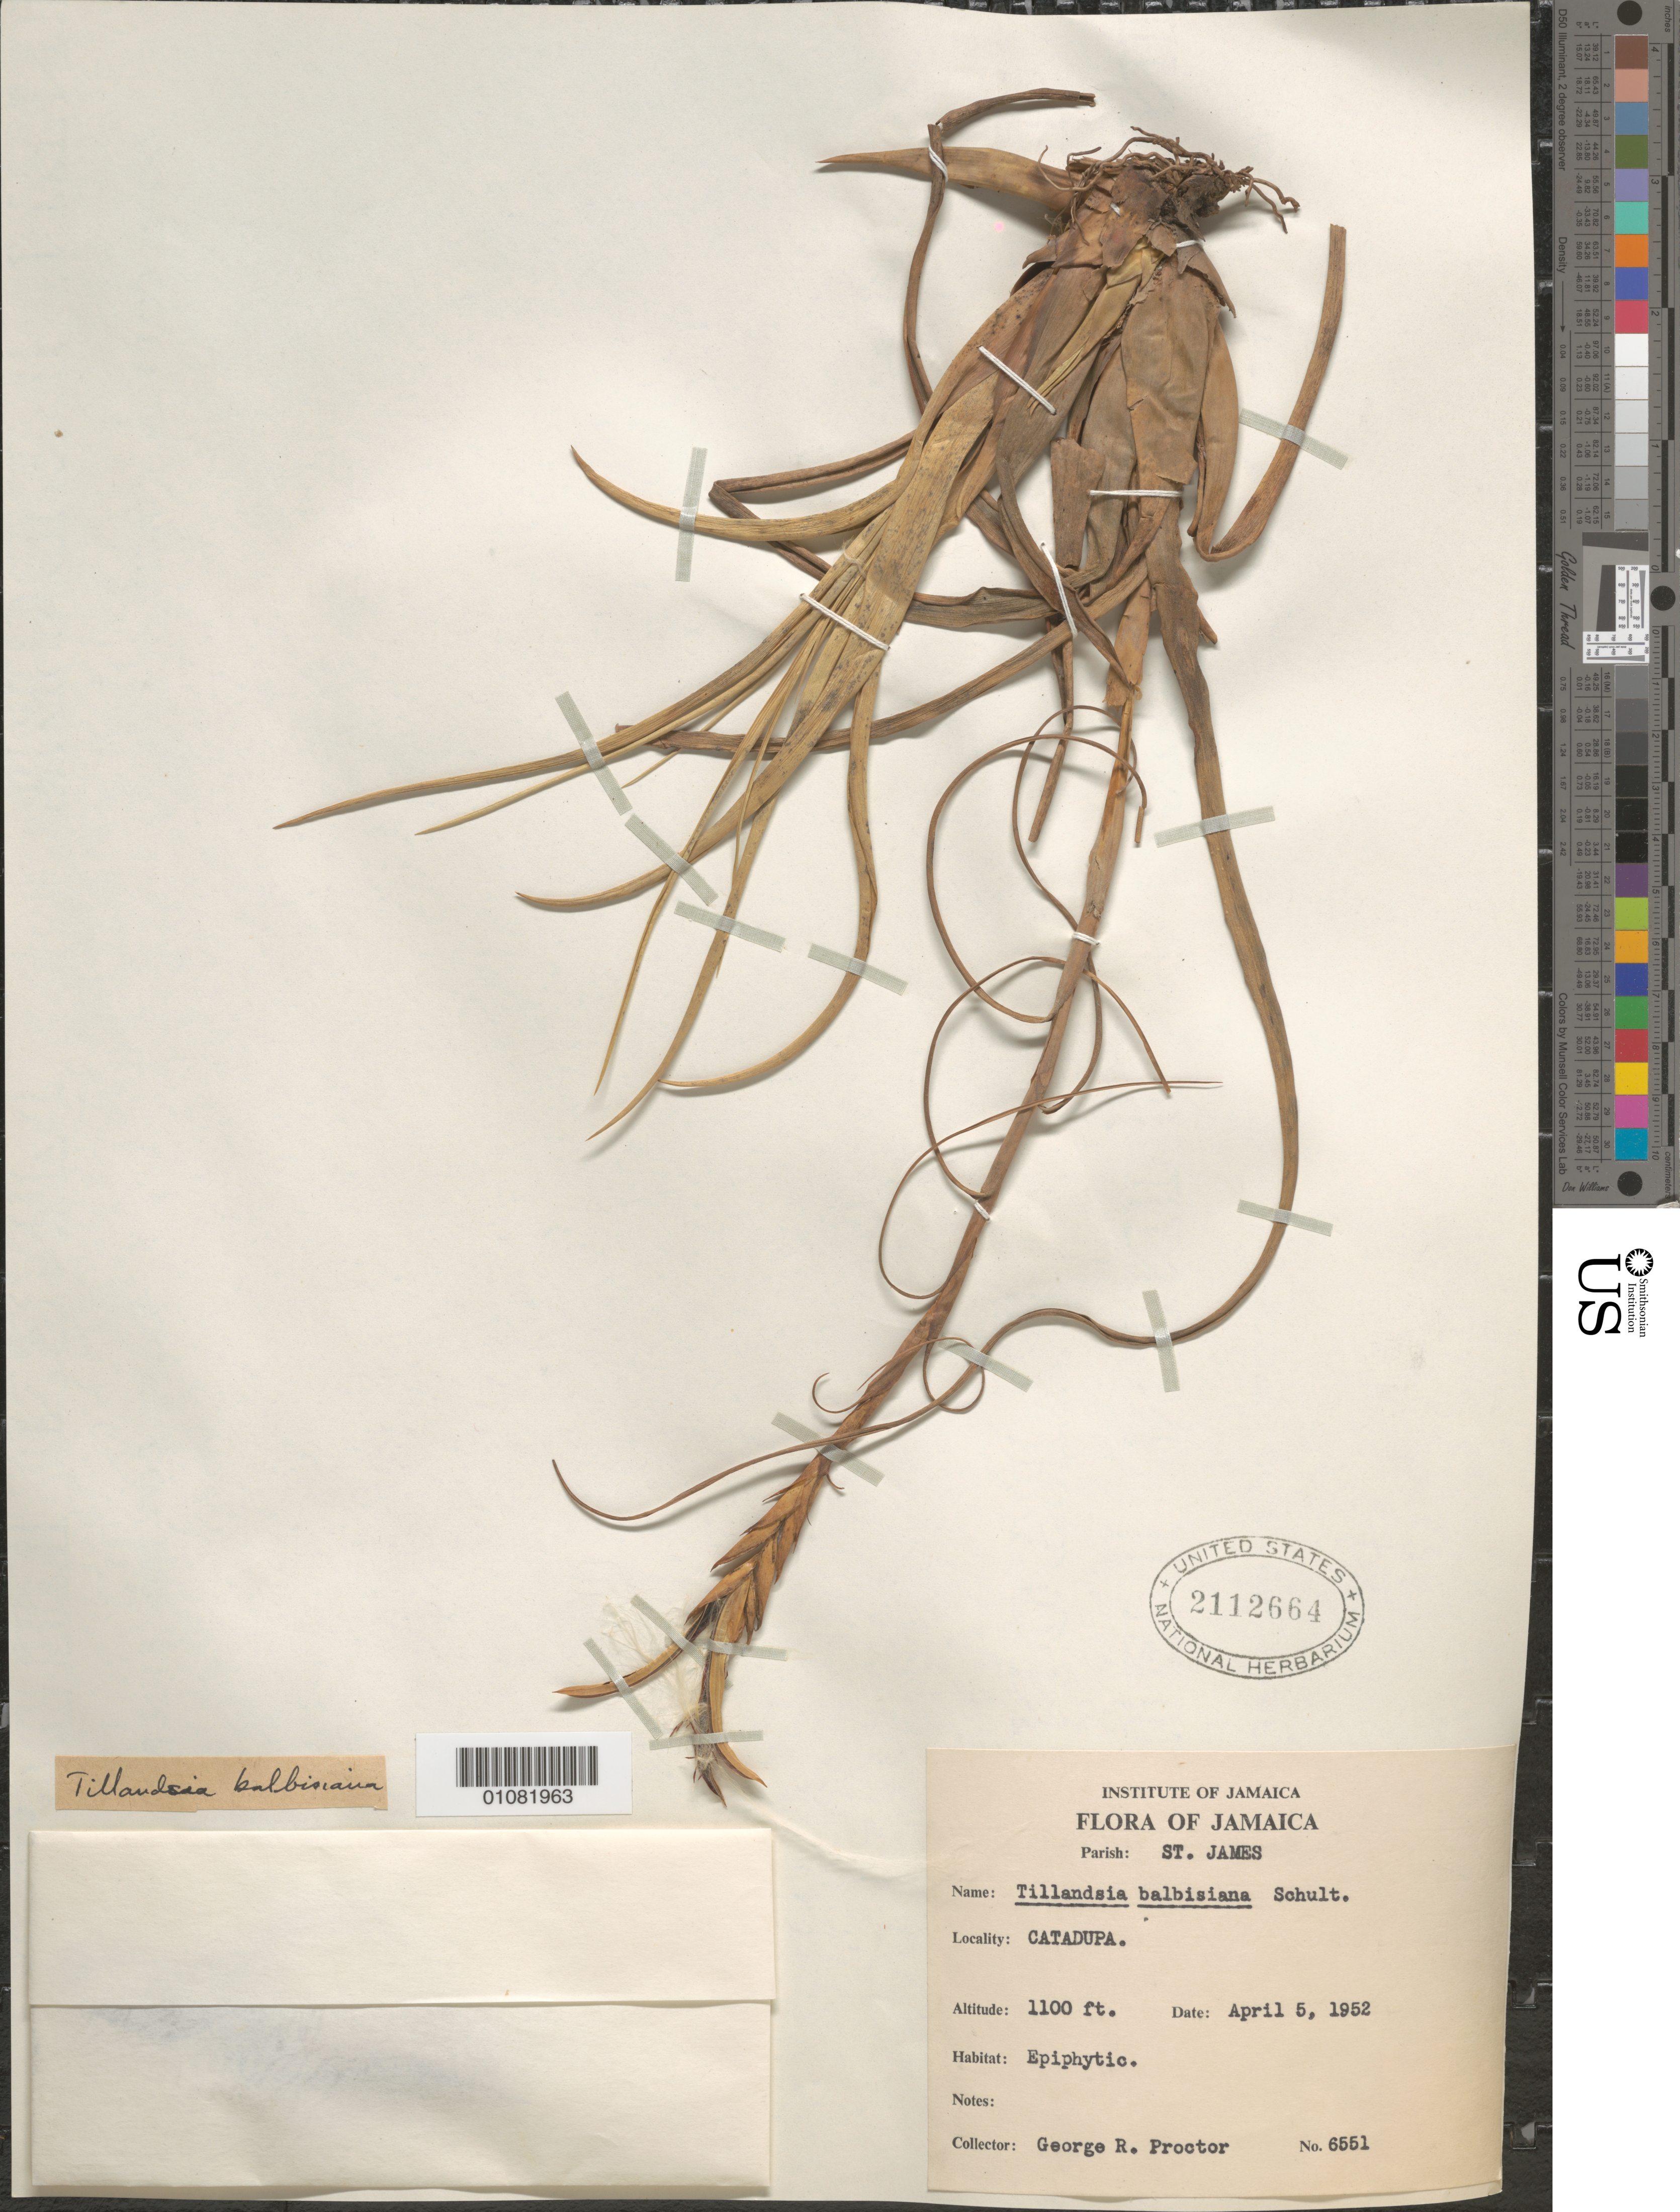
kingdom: Plantae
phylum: Tracheophyta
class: Liliopsida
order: Poales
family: Bromeliaceae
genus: Tillandsia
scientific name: Tillandsia balbisiana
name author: Schult. f.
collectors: G. R. Proctor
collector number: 6551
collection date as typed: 05 Apr 1952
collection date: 1952-04-05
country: Jamaica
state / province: Saint James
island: Jamaica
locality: Catadupa.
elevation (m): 335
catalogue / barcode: US 2112664